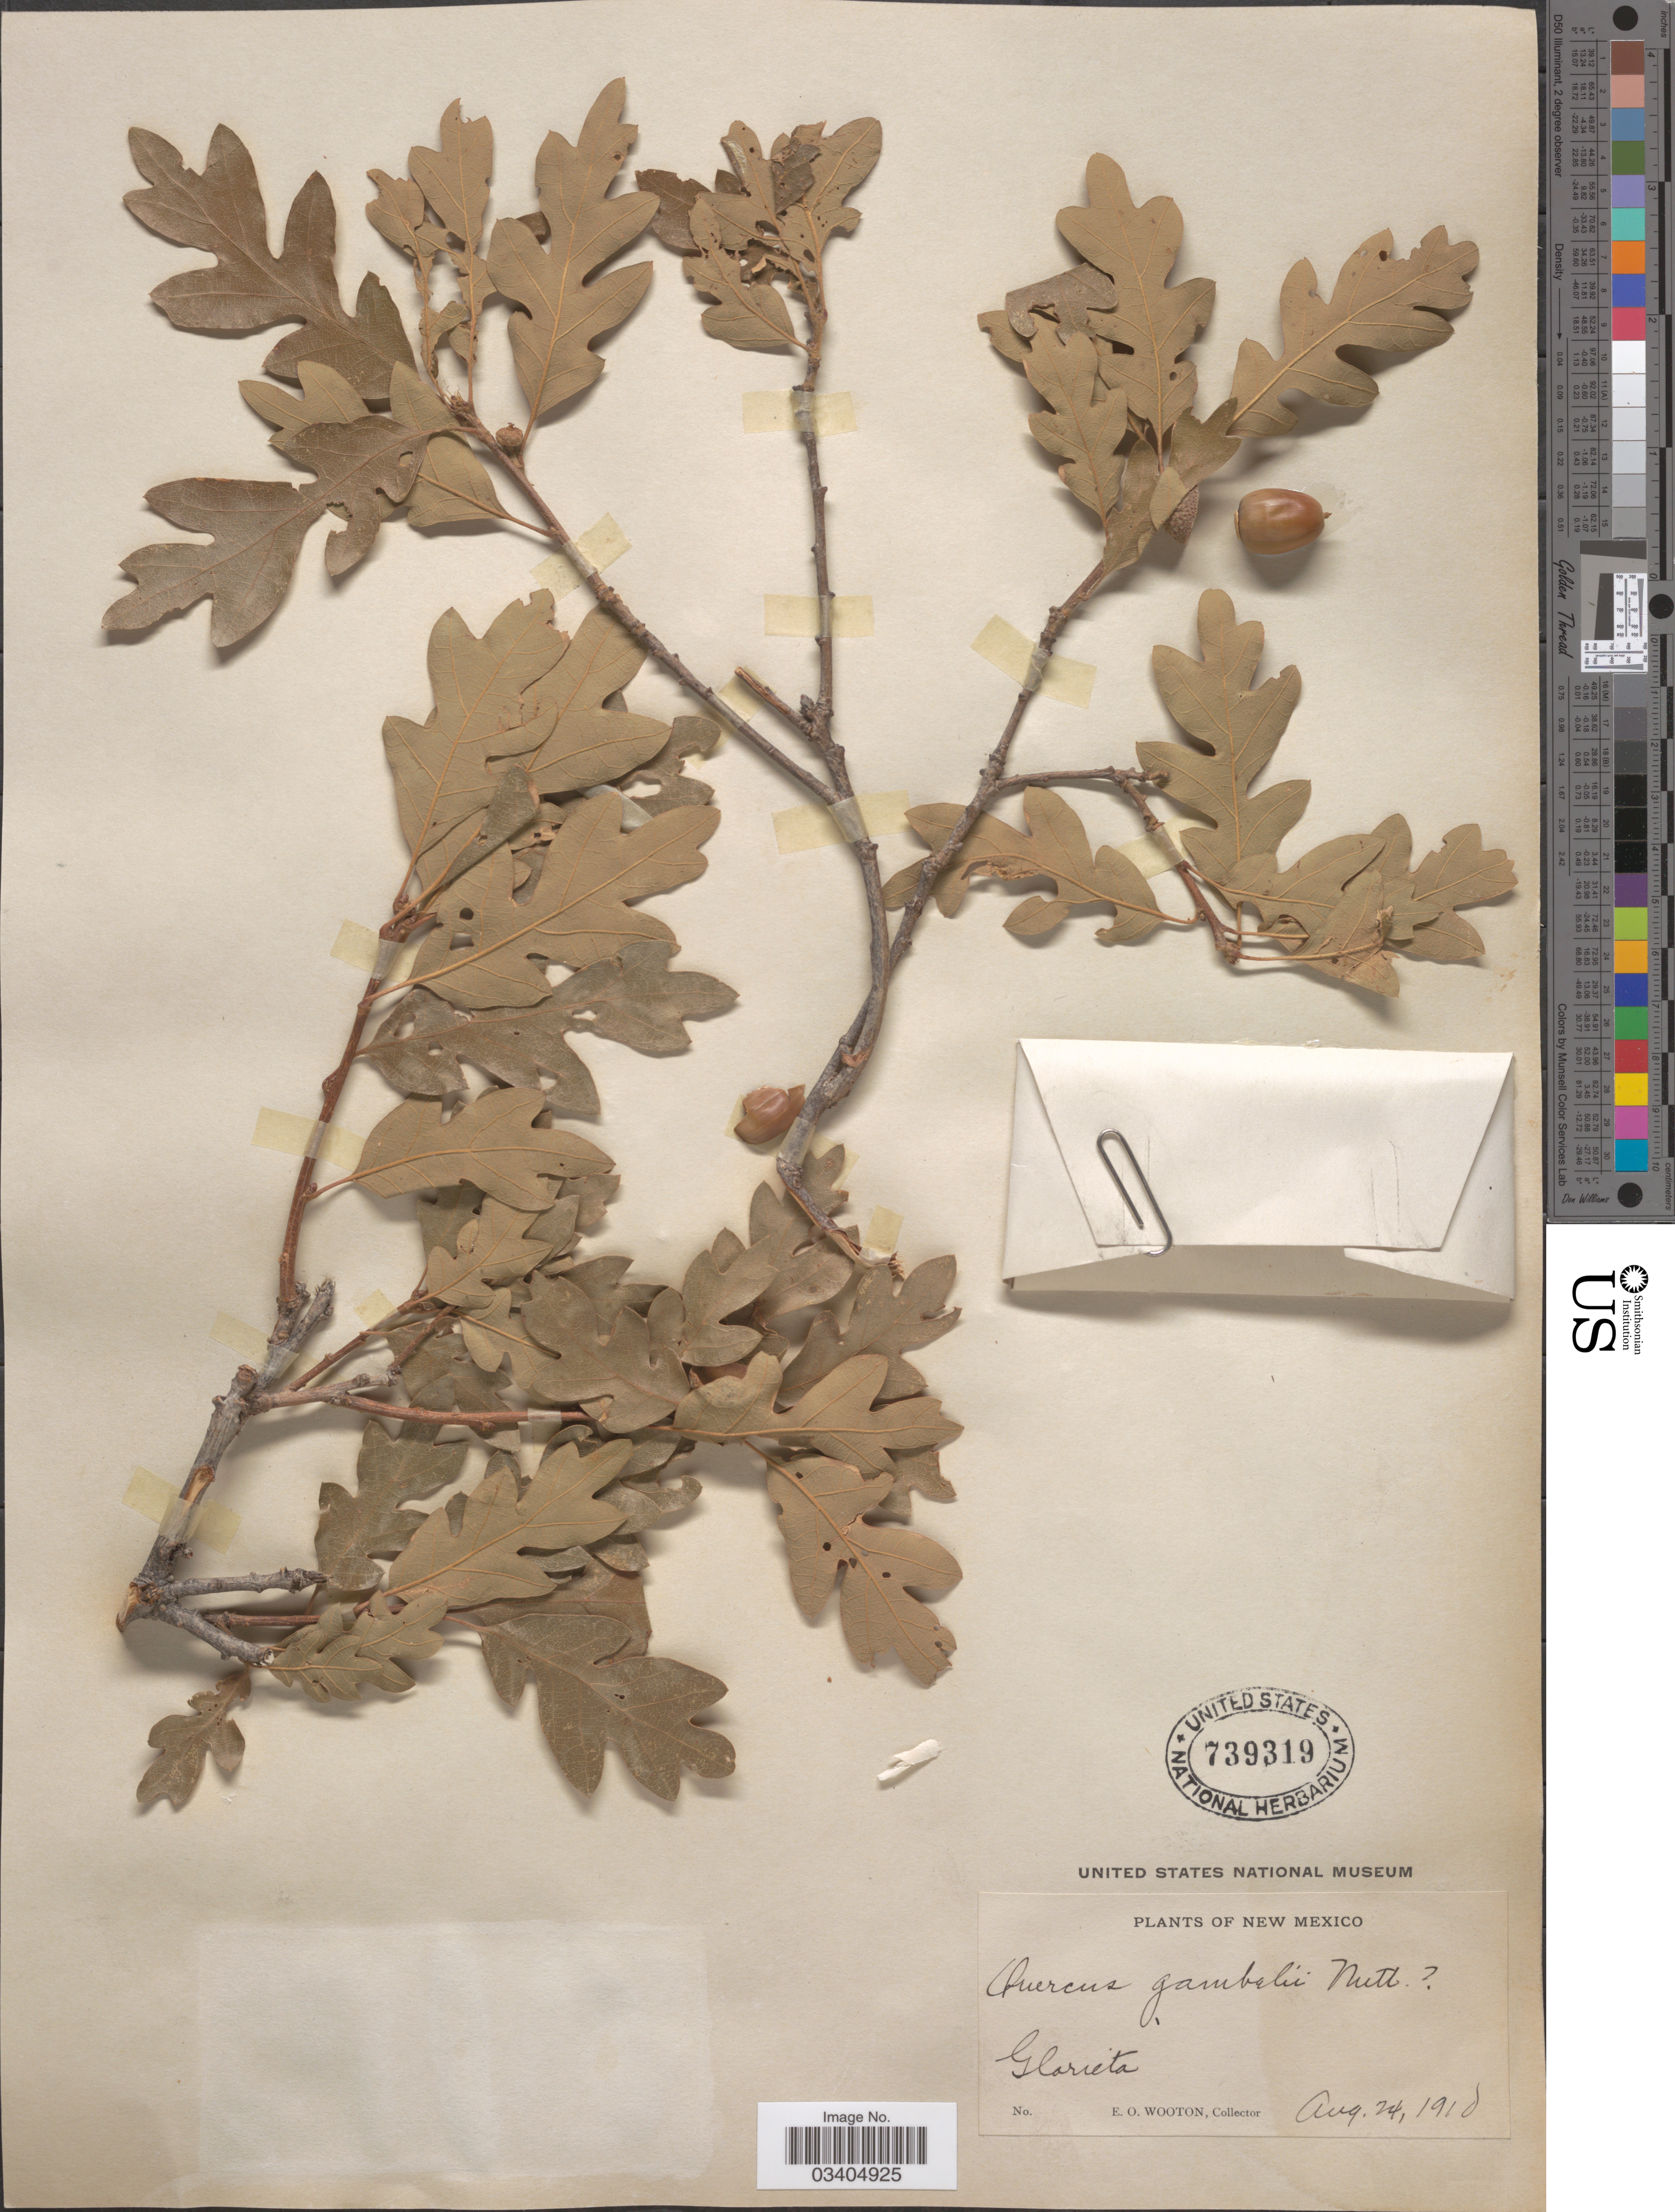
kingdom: Plantae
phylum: Tracheophyta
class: Magnoliopsida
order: Fagales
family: Fagaceae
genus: Quercus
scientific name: Quercus gambelii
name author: Nutt.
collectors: E. O. Wooton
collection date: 1910-08-24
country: United States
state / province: New Mexico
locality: Glorieta.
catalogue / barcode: US 739319